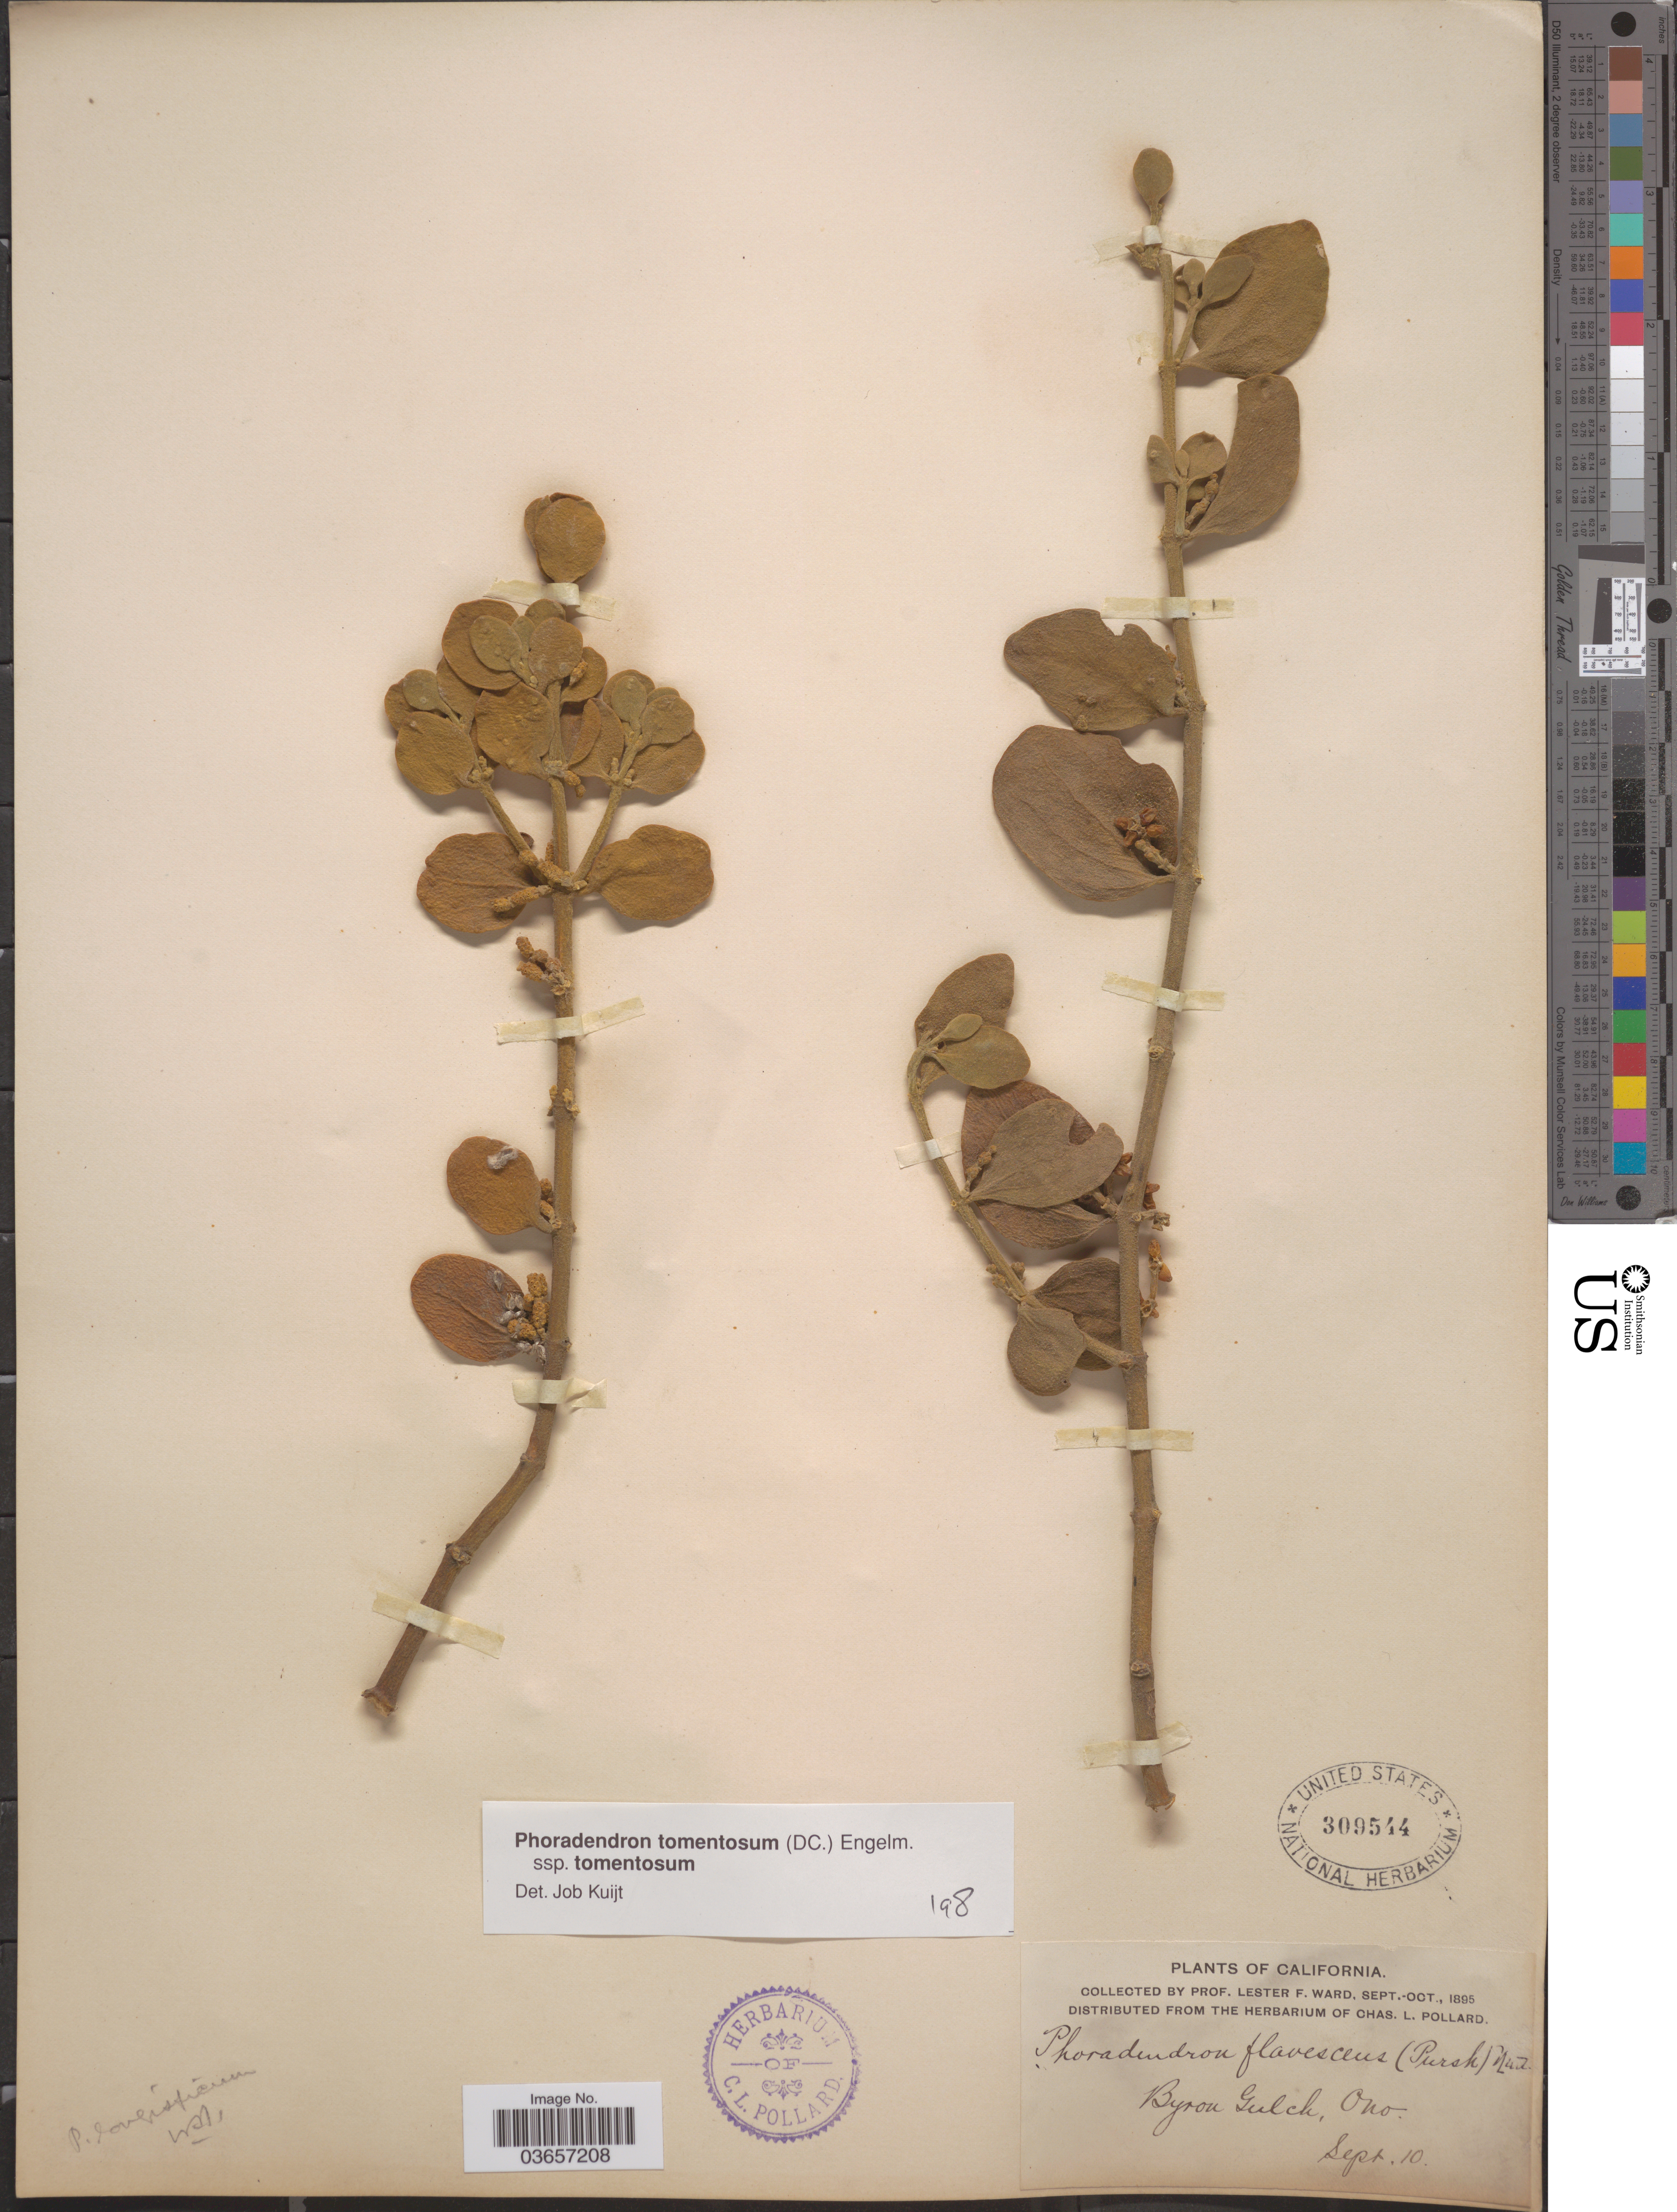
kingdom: Plantae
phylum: Tracheophyta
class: Magnoliopsida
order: Santalales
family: Viscaceae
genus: Phoradendron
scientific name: Phoradendron tomentosum subsp. tomentosum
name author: DC.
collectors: L. F. Ward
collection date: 1895-09-10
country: United States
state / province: California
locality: Byron Gulch, Ono.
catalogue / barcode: US 309544